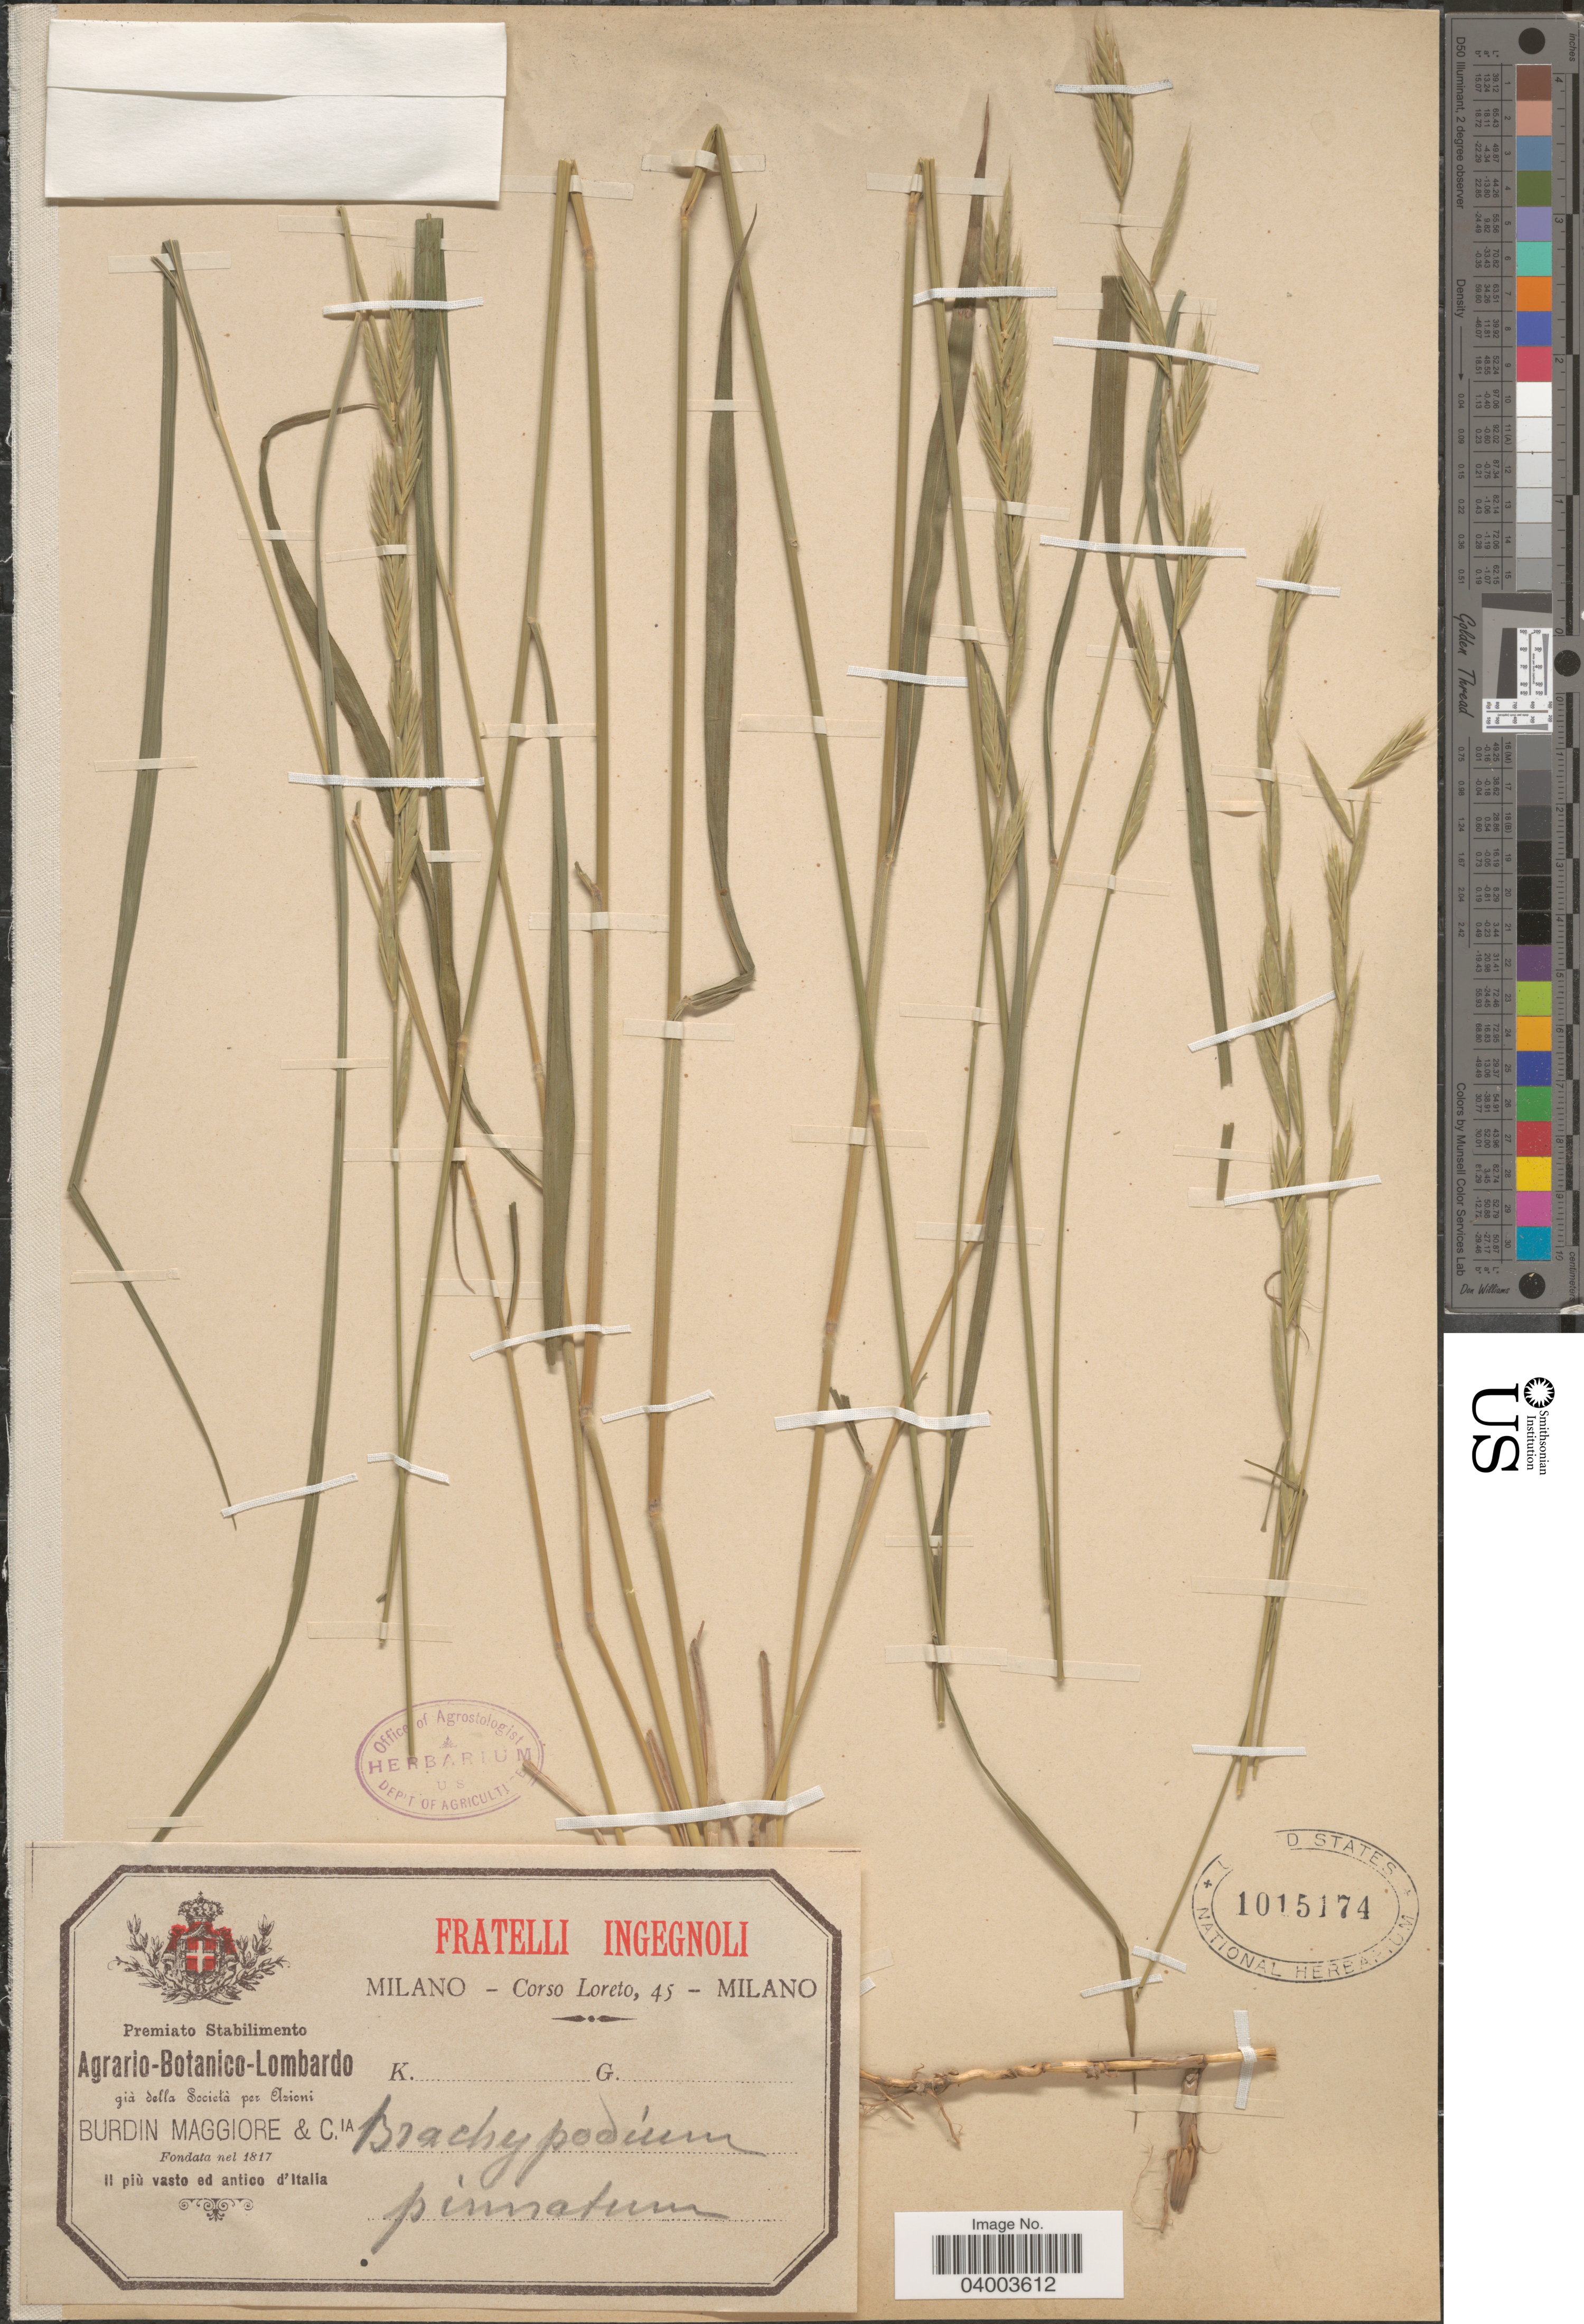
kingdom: Plantae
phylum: Tracheophyta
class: Liliopsida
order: Poales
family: Poaceae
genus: Brachypodium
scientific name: Brachypodium pinnatum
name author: (L.) P. Beauv.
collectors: Loreto, C.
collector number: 45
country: Italy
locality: Milano.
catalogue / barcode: US 1015174